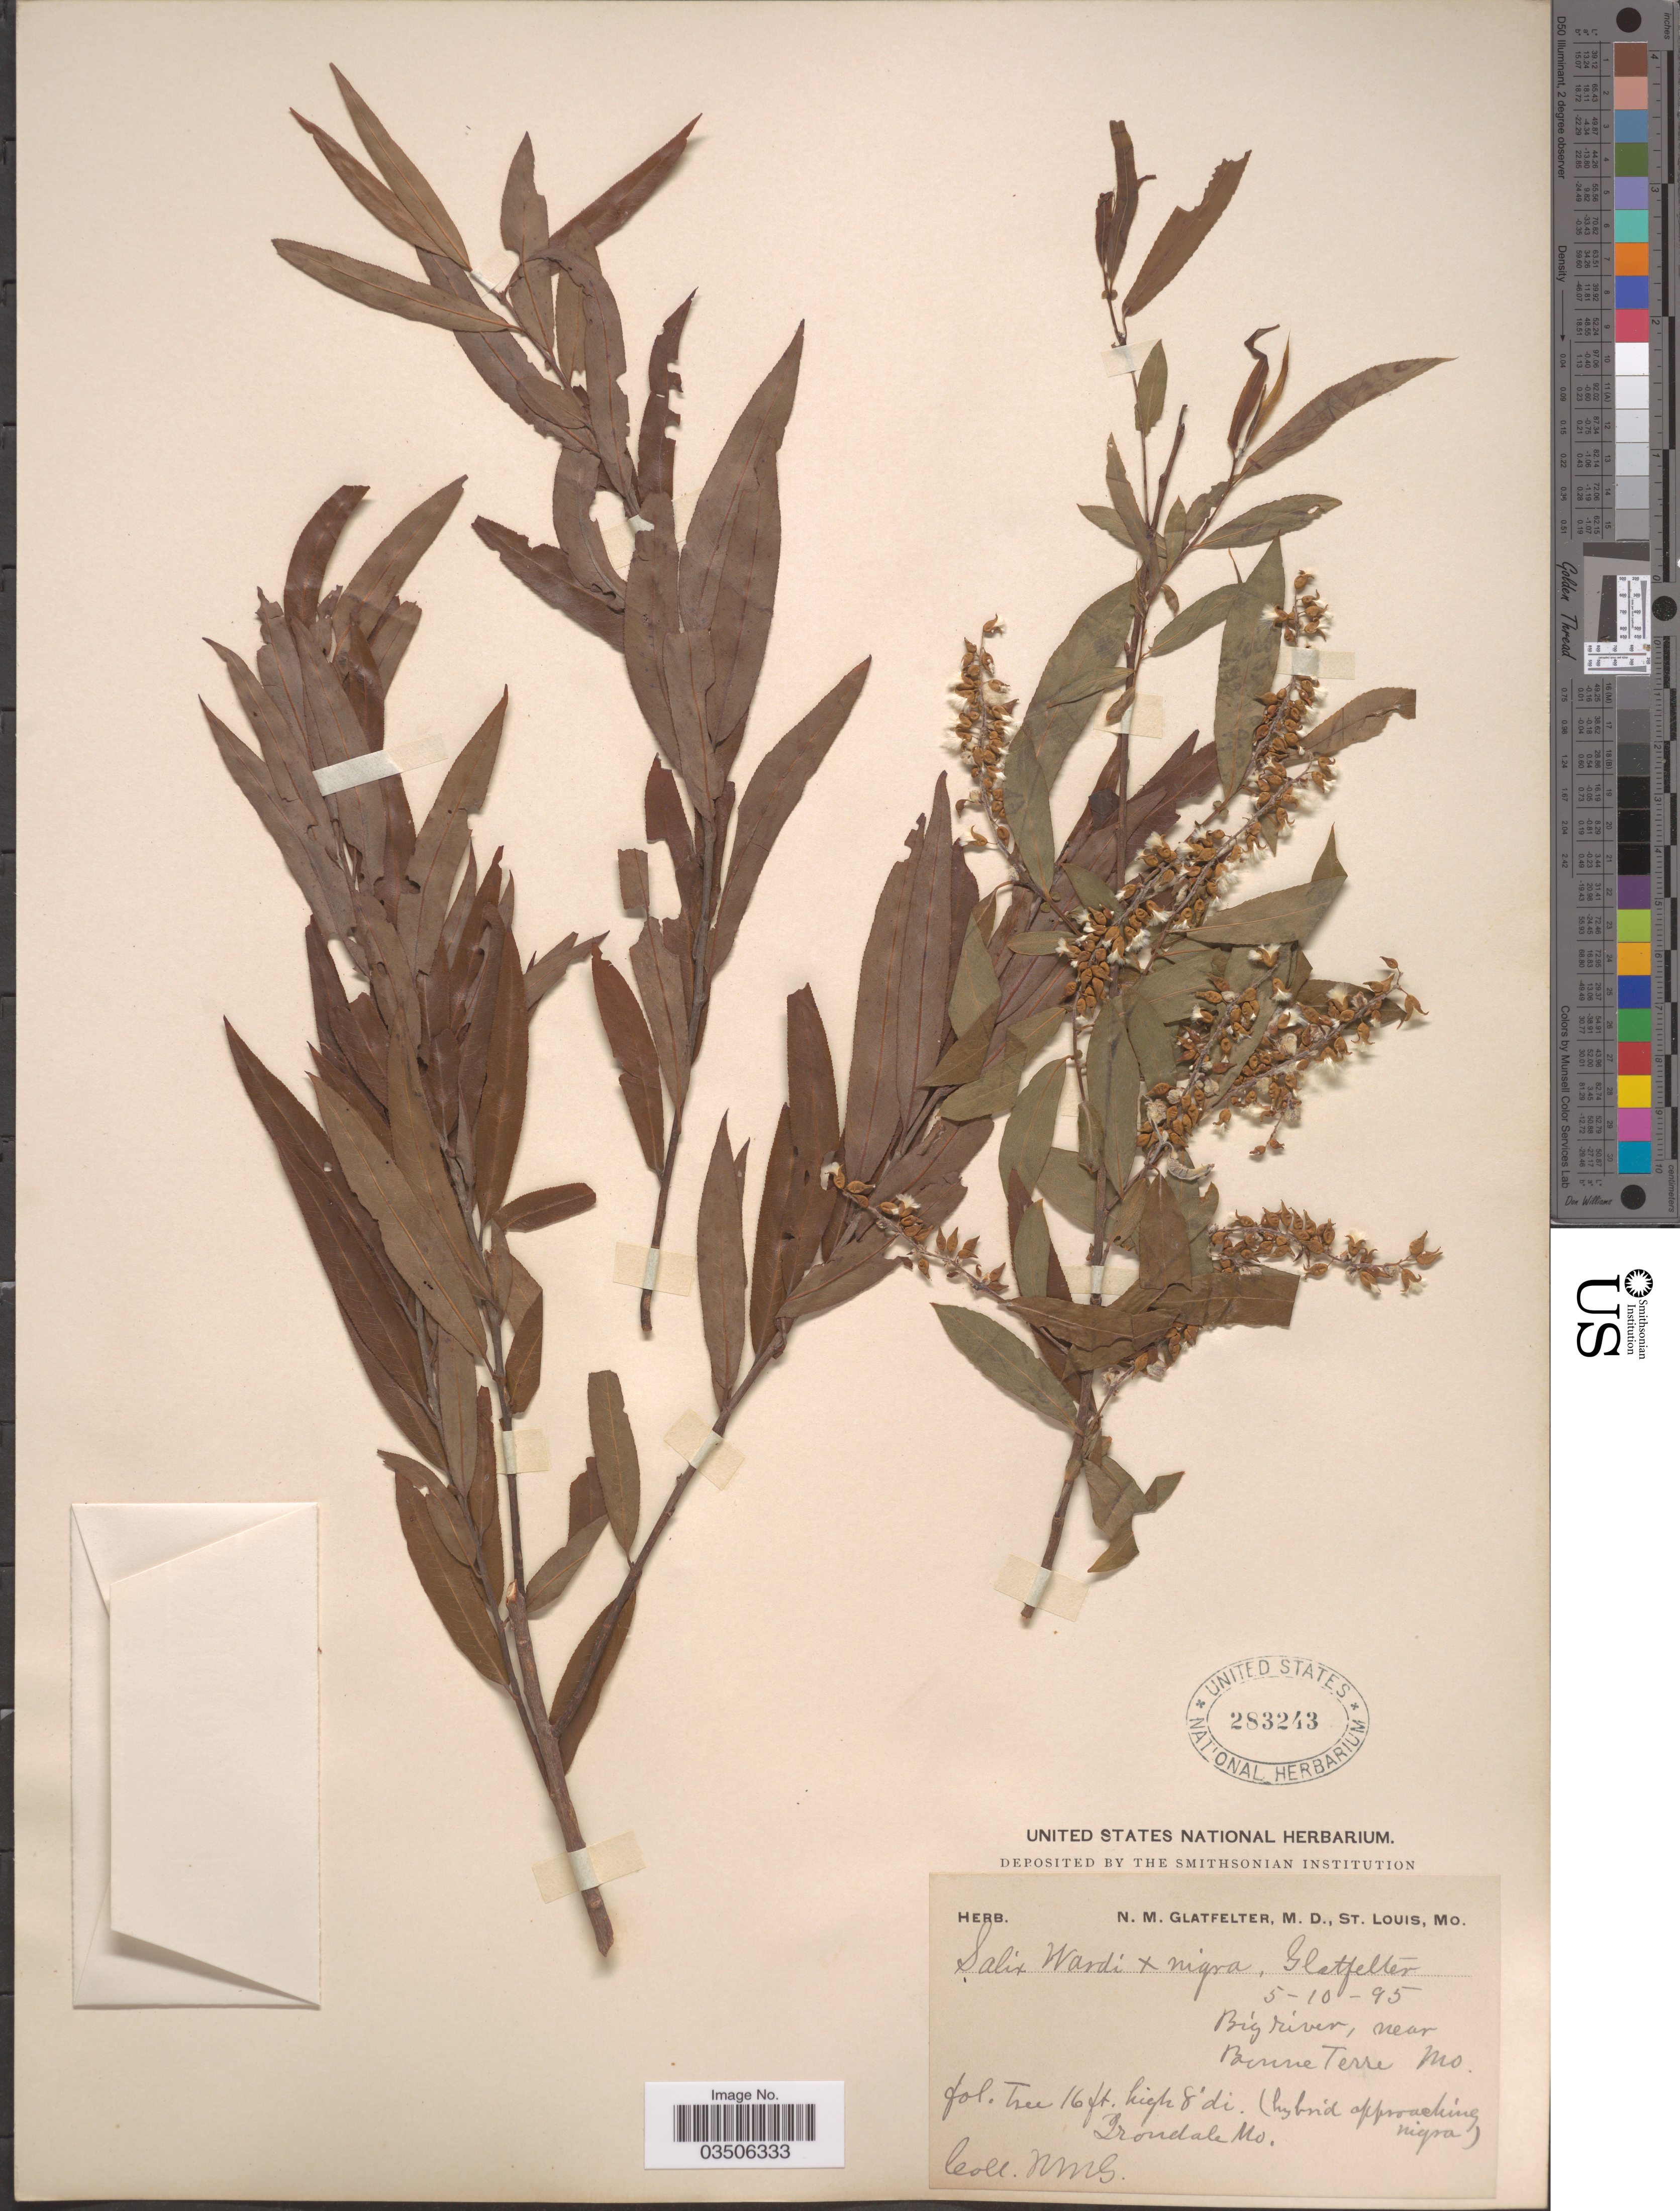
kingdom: Plantae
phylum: Tracheophyta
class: Magnoliopsida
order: Malpighiales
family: Salicaceae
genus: Salix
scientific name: Salix wardii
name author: Bebb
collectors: N. M. Glatfelter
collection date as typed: Transcribed d/m/y: 10/5/95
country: United States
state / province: Missouri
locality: Big river, near Bonne Terre. Irondale.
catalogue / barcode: US 283243